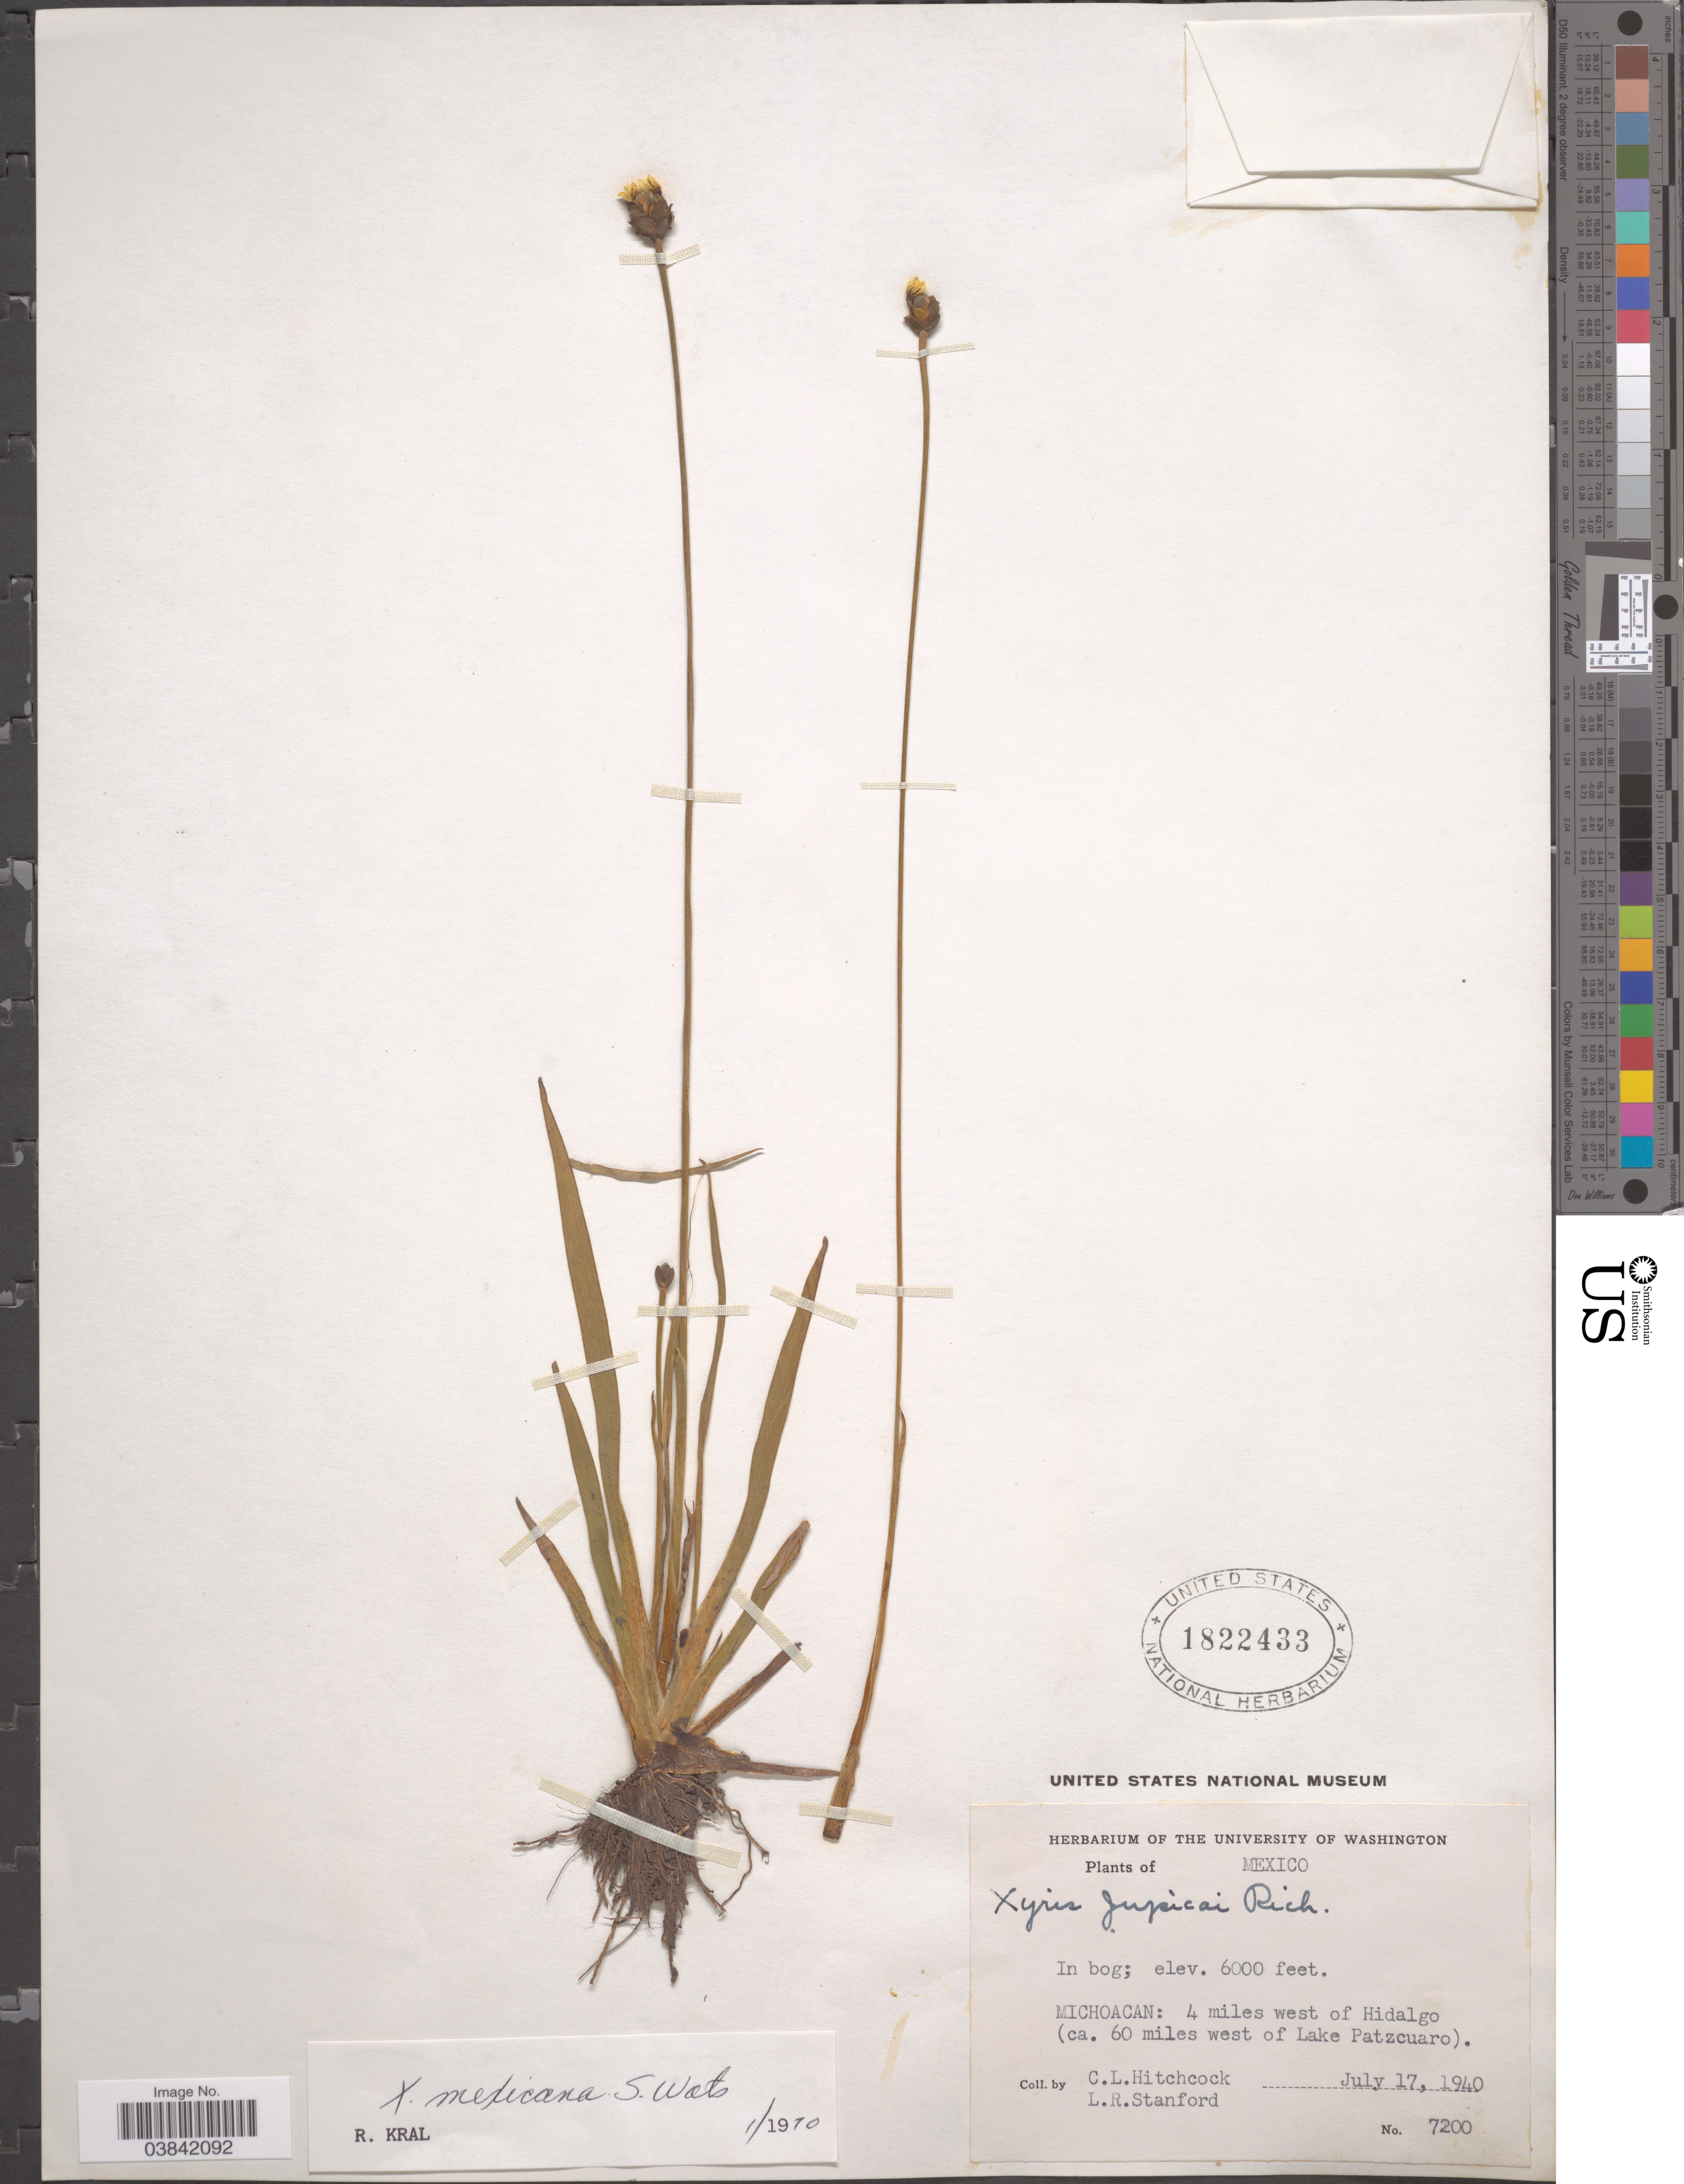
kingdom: Plantae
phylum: Tracheophyta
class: Liliopsida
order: Poales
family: Xyridaceae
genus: Xyris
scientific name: Xyris mexicana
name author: S. Watson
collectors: C. L. Hitchcock & L. R. Stanford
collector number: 7200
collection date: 1940-07-17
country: Mexico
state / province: Michoacán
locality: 4 miles west of Hidalgo (ca. 60 miles west of Lake Patzcuaro).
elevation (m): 1829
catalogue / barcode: US 1822433